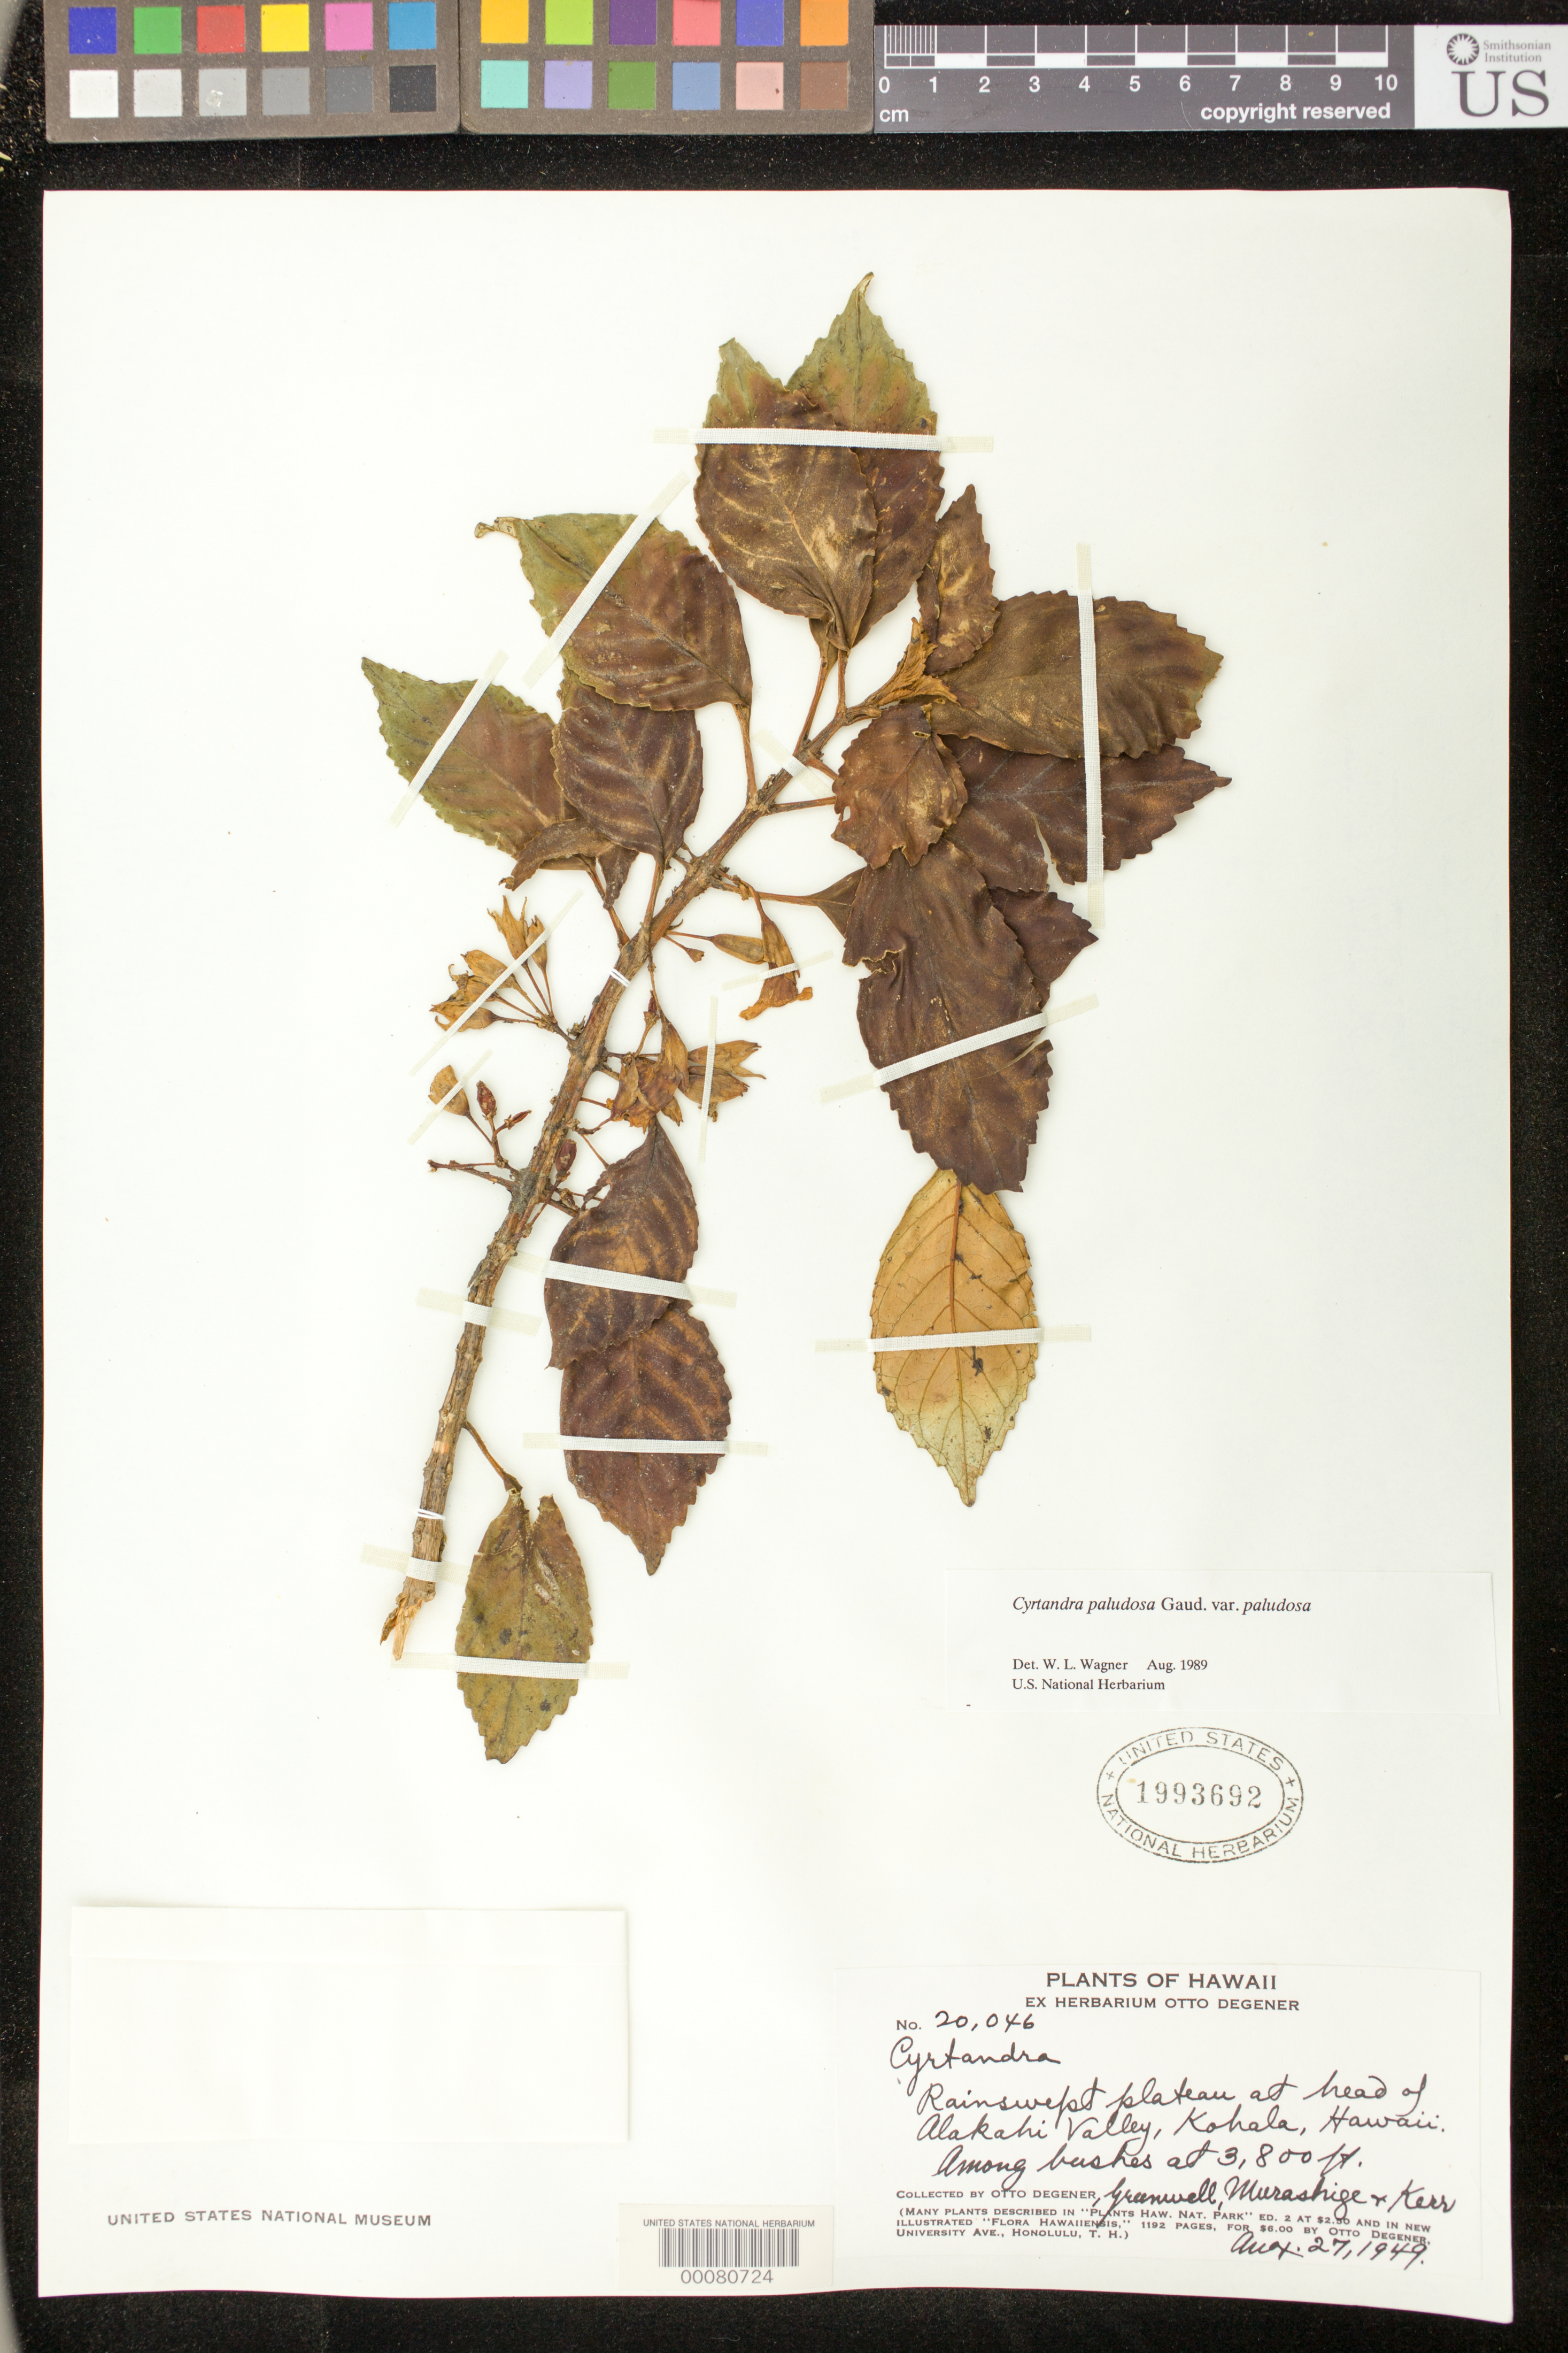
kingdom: Plantae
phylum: Tracheophyta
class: Magnoliopsida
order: Lamiales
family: Gesneriaceae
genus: Cyrtandra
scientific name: Cyrtandra paludosa var. paludosa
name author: Gaudich.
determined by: Wagner, W. L., (BOT), Smithsonian Institution - National Museum of Natural History (UNITED STATES)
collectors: O. Degener & et al.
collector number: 20046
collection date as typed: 27 Aug 1949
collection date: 1949-08-27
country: United States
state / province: Hawaii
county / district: Hawaii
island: Hawaii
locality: Rainswept plateau at head of Alakahi valley, Kohala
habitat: Among bushes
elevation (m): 1158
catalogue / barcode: US 1993692